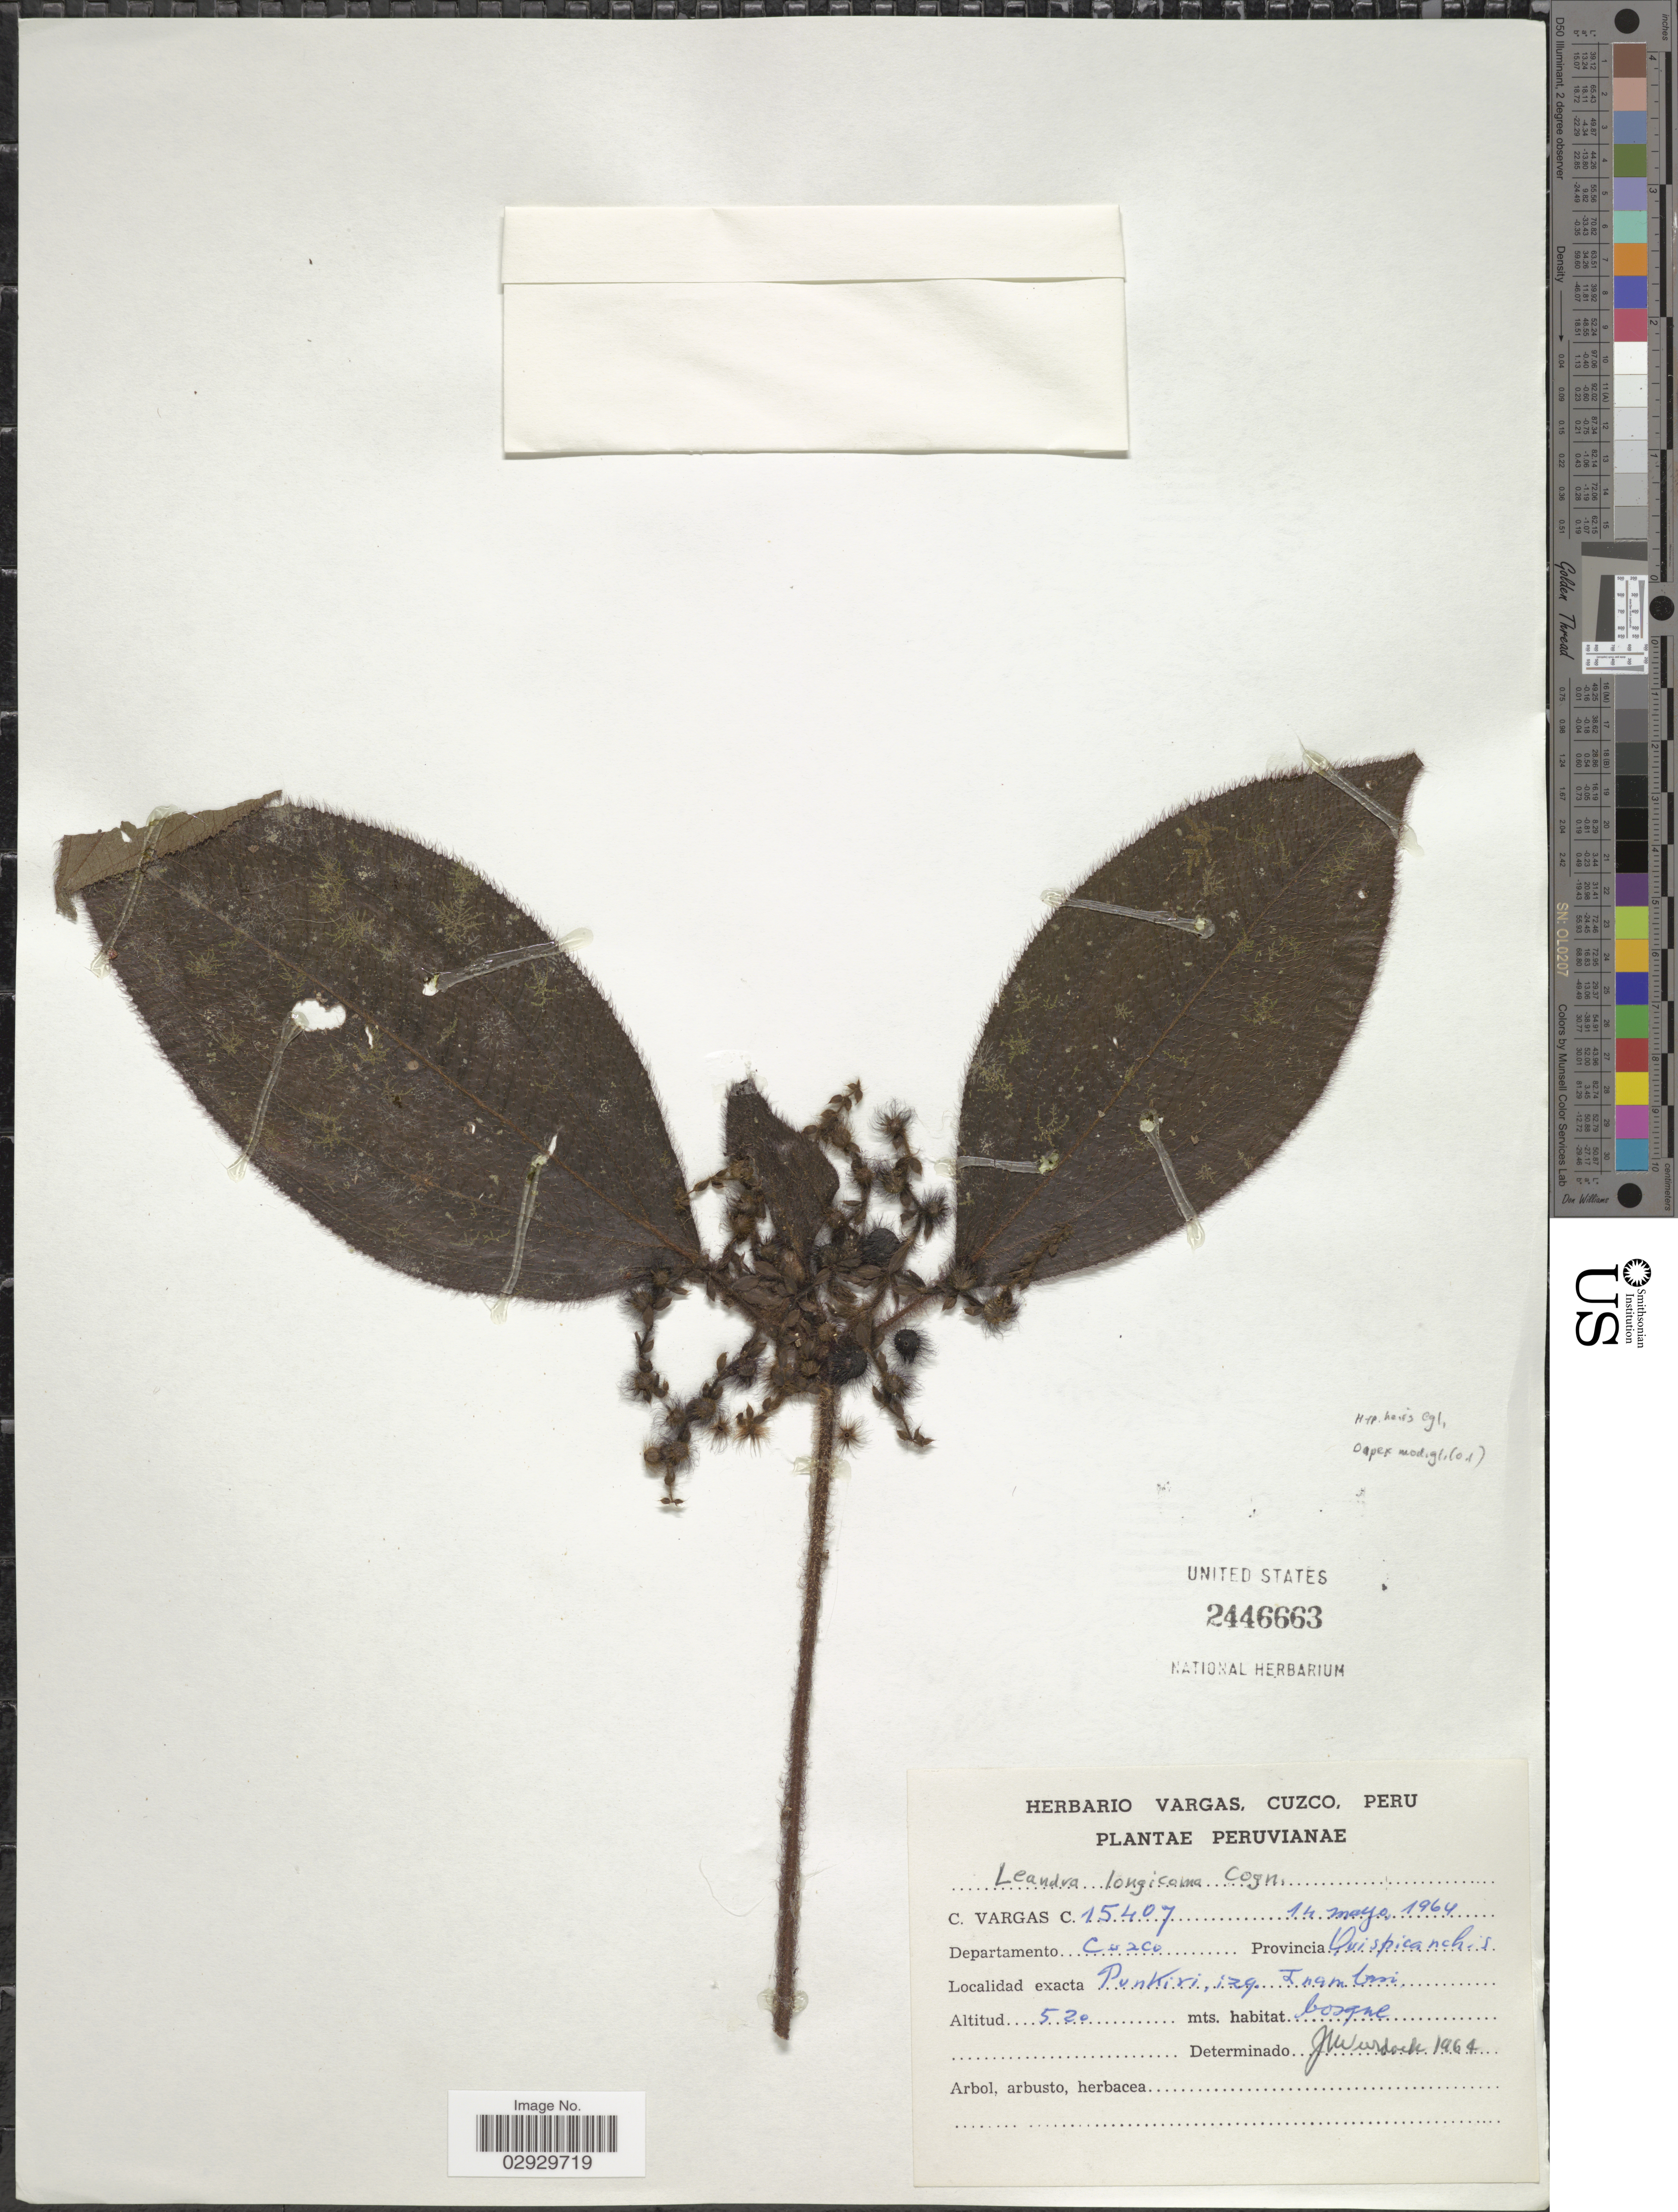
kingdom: Plantae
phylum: Tracheophyta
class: Magnoliopsida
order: Myrtales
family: Melastomataceae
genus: Leandra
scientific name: Leandra longicoma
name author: Cogn.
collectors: C. Vargas Calderón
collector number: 15407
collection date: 1964-05-14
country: Peru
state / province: Cusco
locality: Departamento Cuzco, Provincia Quispicanchis, Punkiri izg Inambari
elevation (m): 520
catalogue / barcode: US 2446663